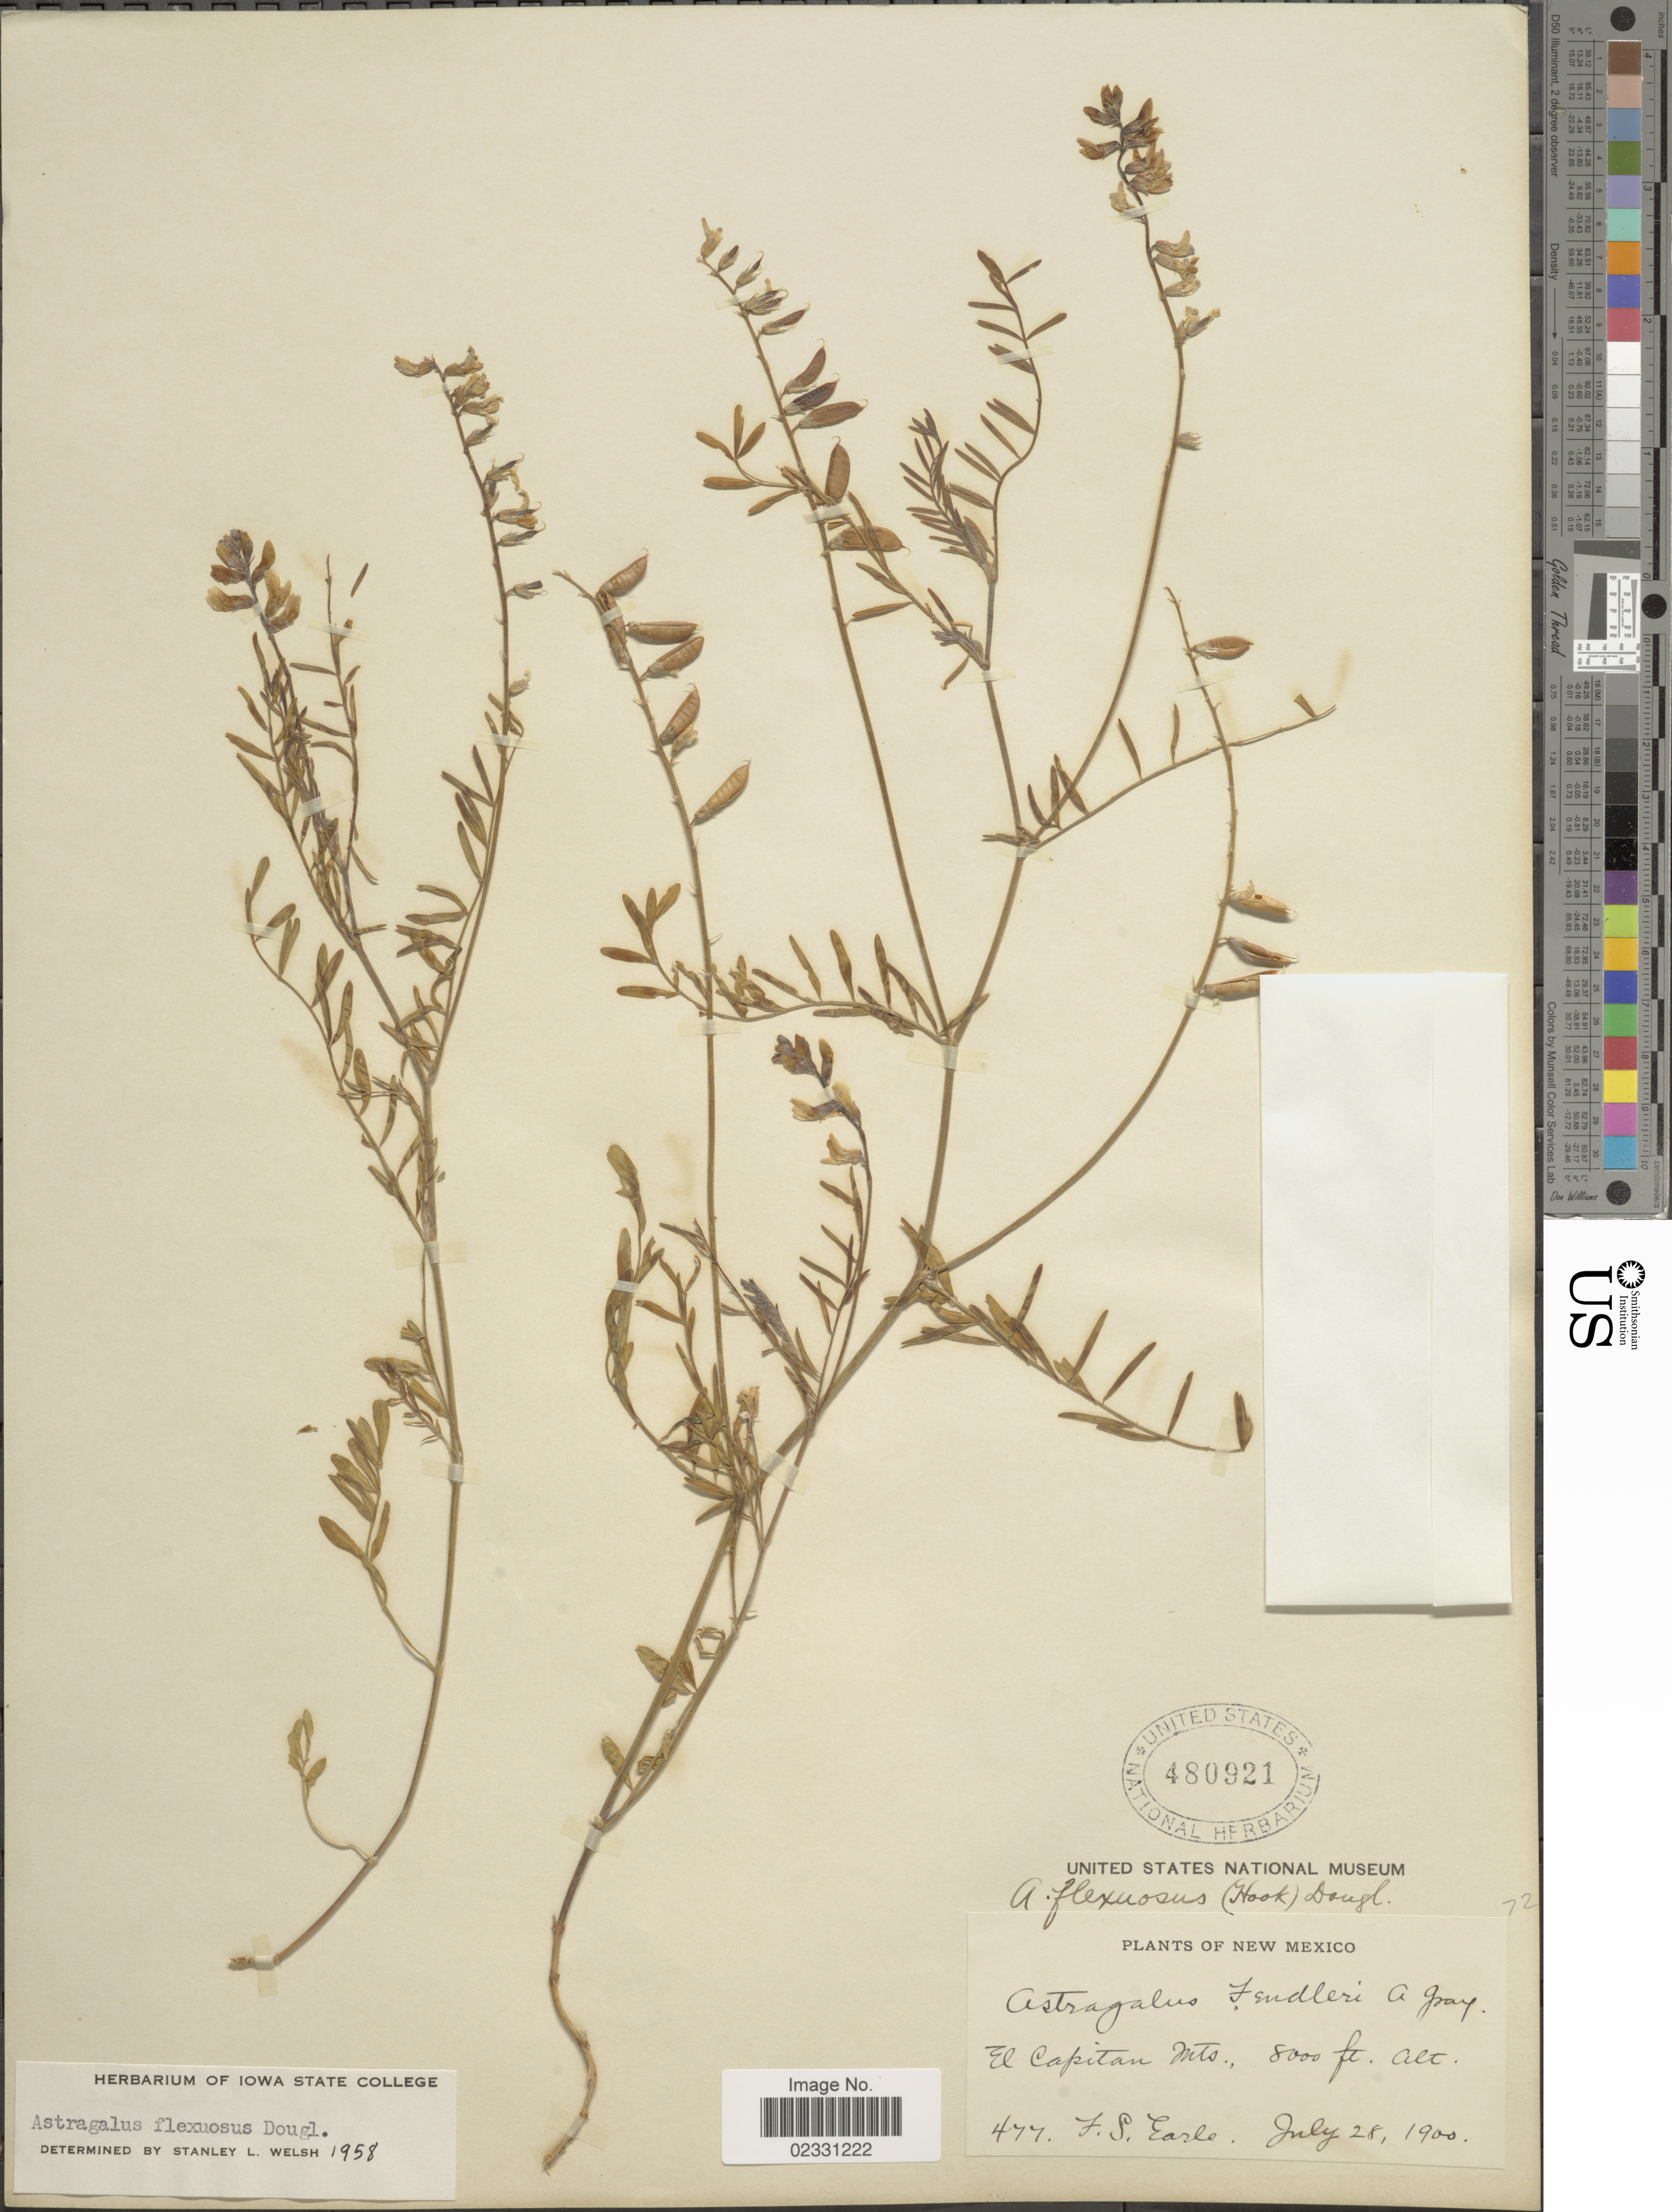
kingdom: Plantae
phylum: Tracheophyta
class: Magnoliopsida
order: Fabales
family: Fabaceae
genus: Astragalus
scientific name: Astragalus flexuosus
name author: (Hook.) Douglas ex G. Don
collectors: F. S. Earle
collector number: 477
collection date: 1900-07-28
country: United States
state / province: New Mexico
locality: El Capitan Mts.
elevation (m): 2438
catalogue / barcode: US 480921